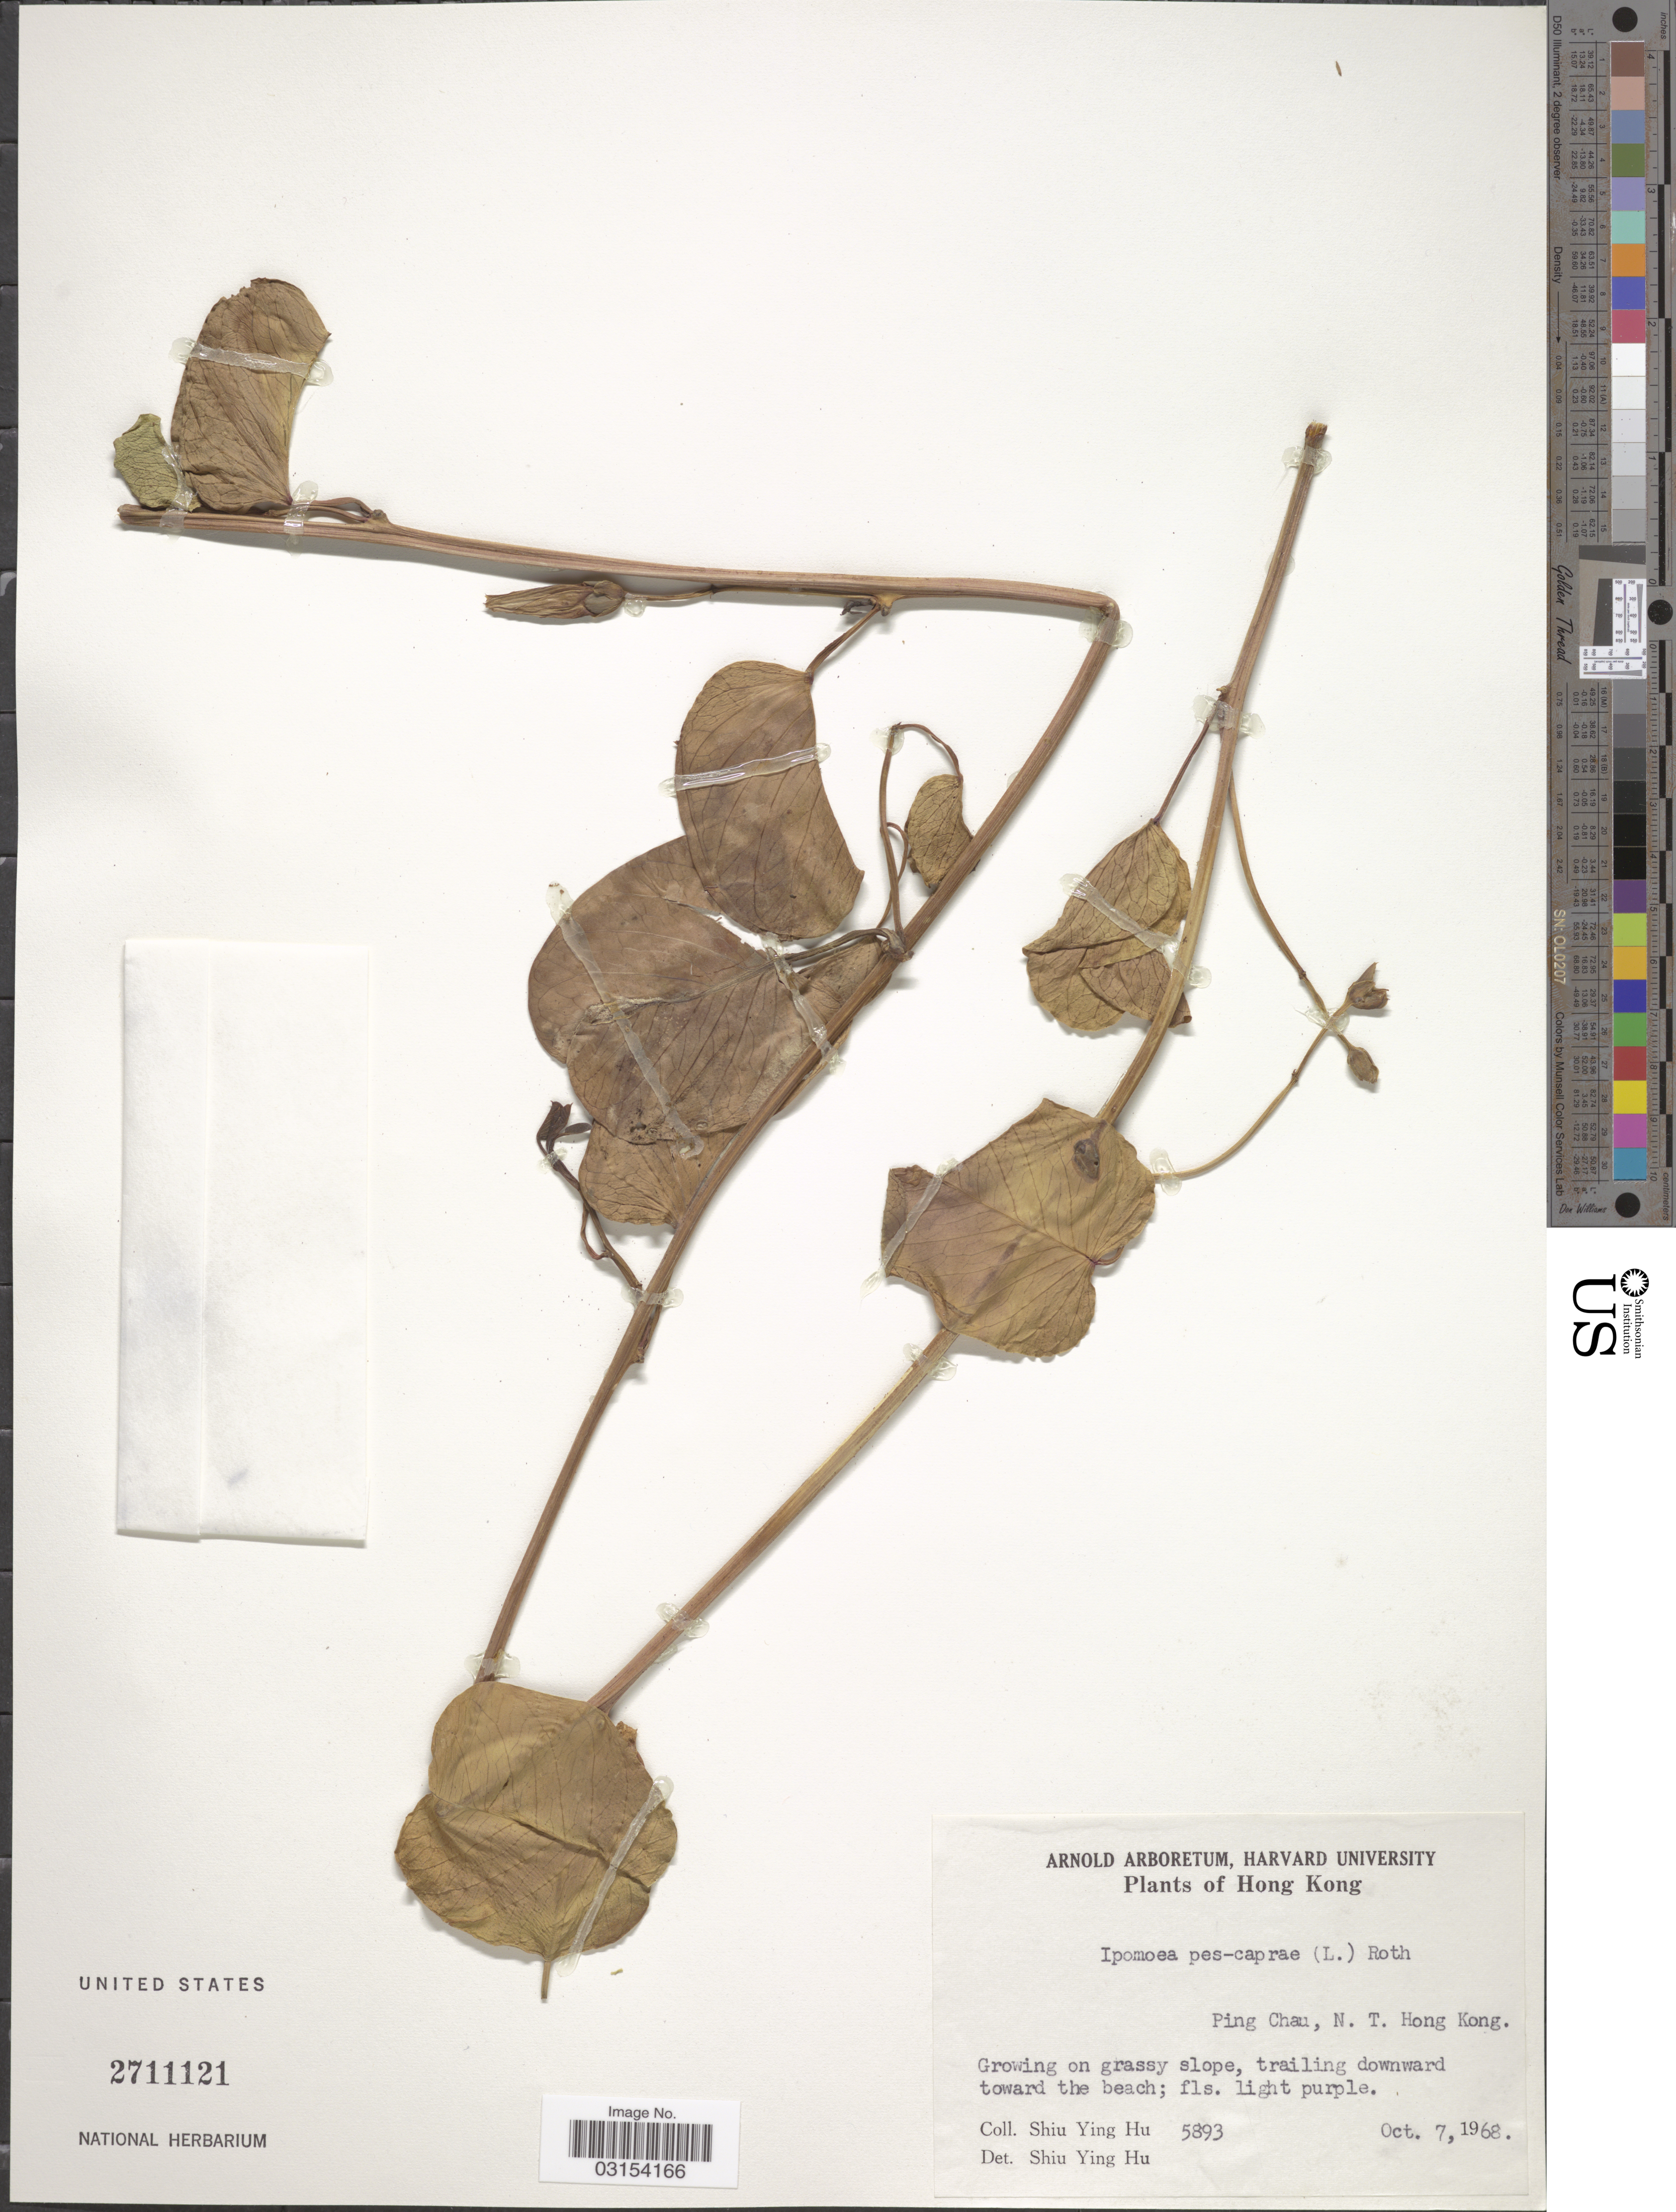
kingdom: Plantae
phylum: Tracheophyta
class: Magnoliopsida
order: Solanales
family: Convolvulaceae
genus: Ipomoea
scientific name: Ipomoea pes-caprae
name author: (L.) R. Br.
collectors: S. Y. Hu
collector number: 5893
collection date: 1968-10-07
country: China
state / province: Hong Kong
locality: Ping Chau, N. T. Hong Kong.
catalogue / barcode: US 2711121